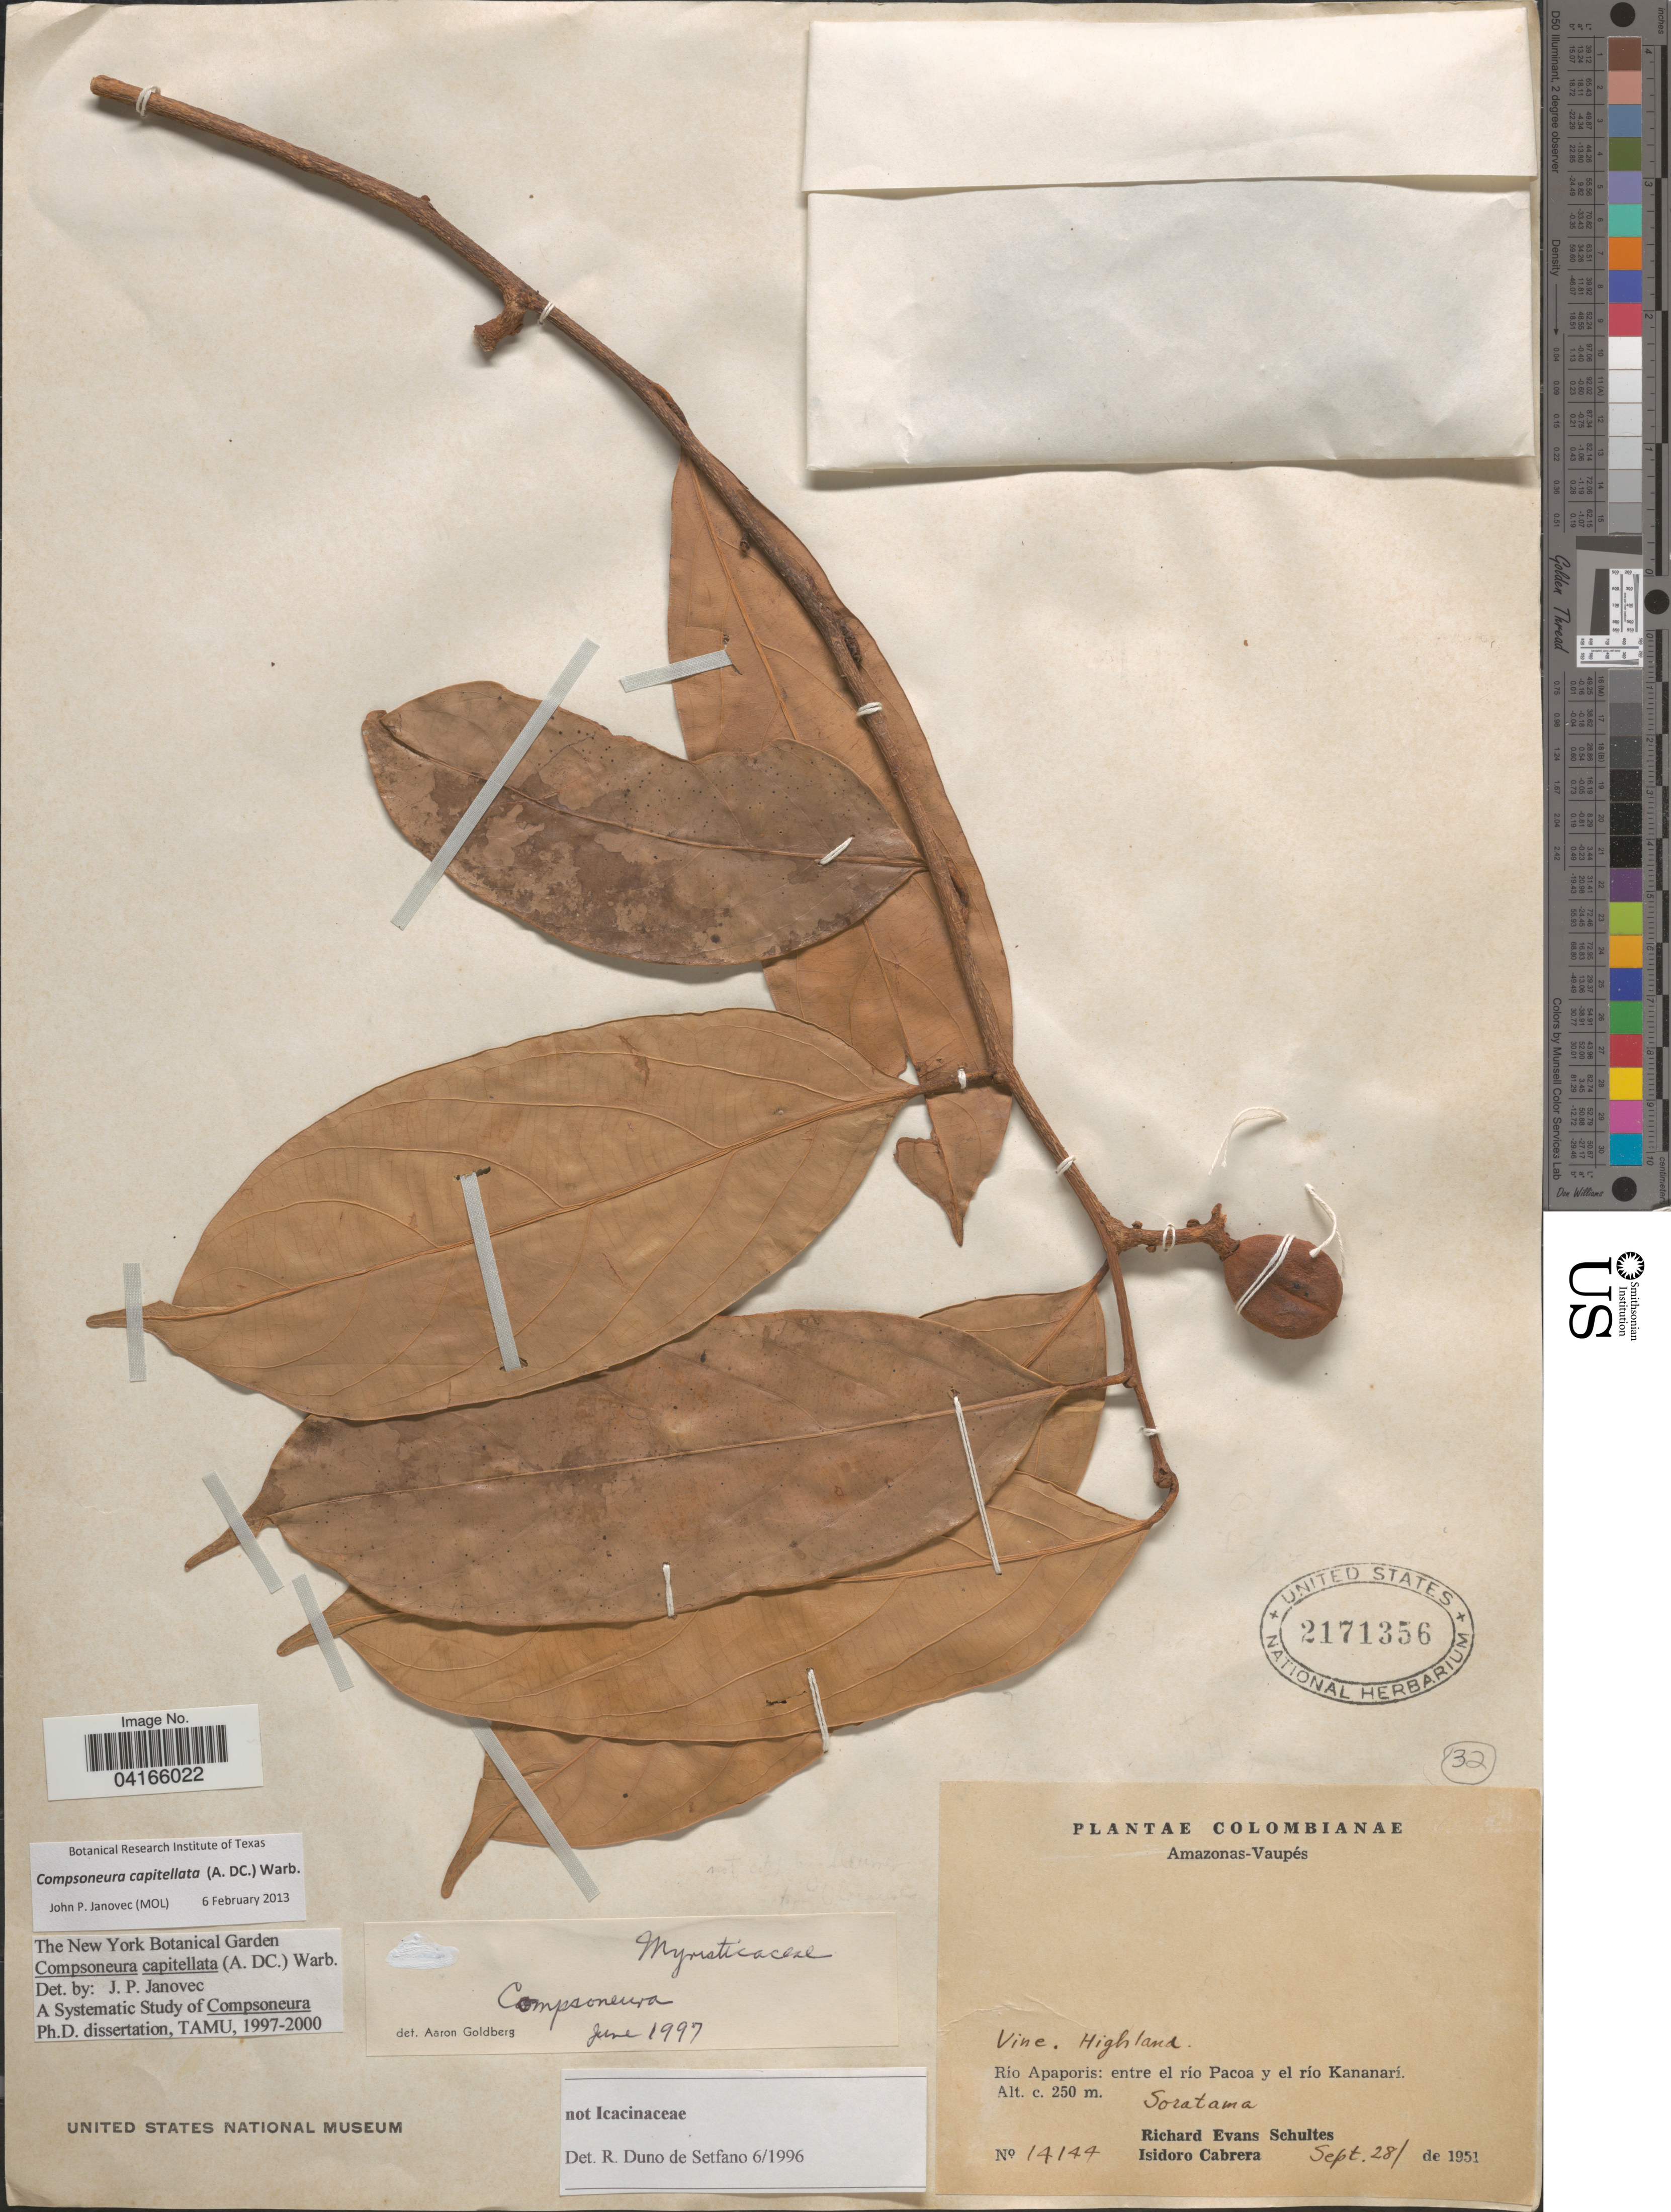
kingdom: Plantae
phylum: Tracheophyta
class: Magnoliopsida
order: Magnoliales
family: Myristicaceae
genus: Compsoneura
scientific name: Compsoneura capitellata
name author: (A. DC.) Warb.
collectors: R. E. Schultes & I. Cabrera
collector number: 14144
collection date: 1951-09-28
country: Colombia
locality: Colombianae. Amazonas-Vaupés. Río Apaporis: entre el río Pacoa y el río Kananarí. Soratama.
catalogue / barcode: US 2171356